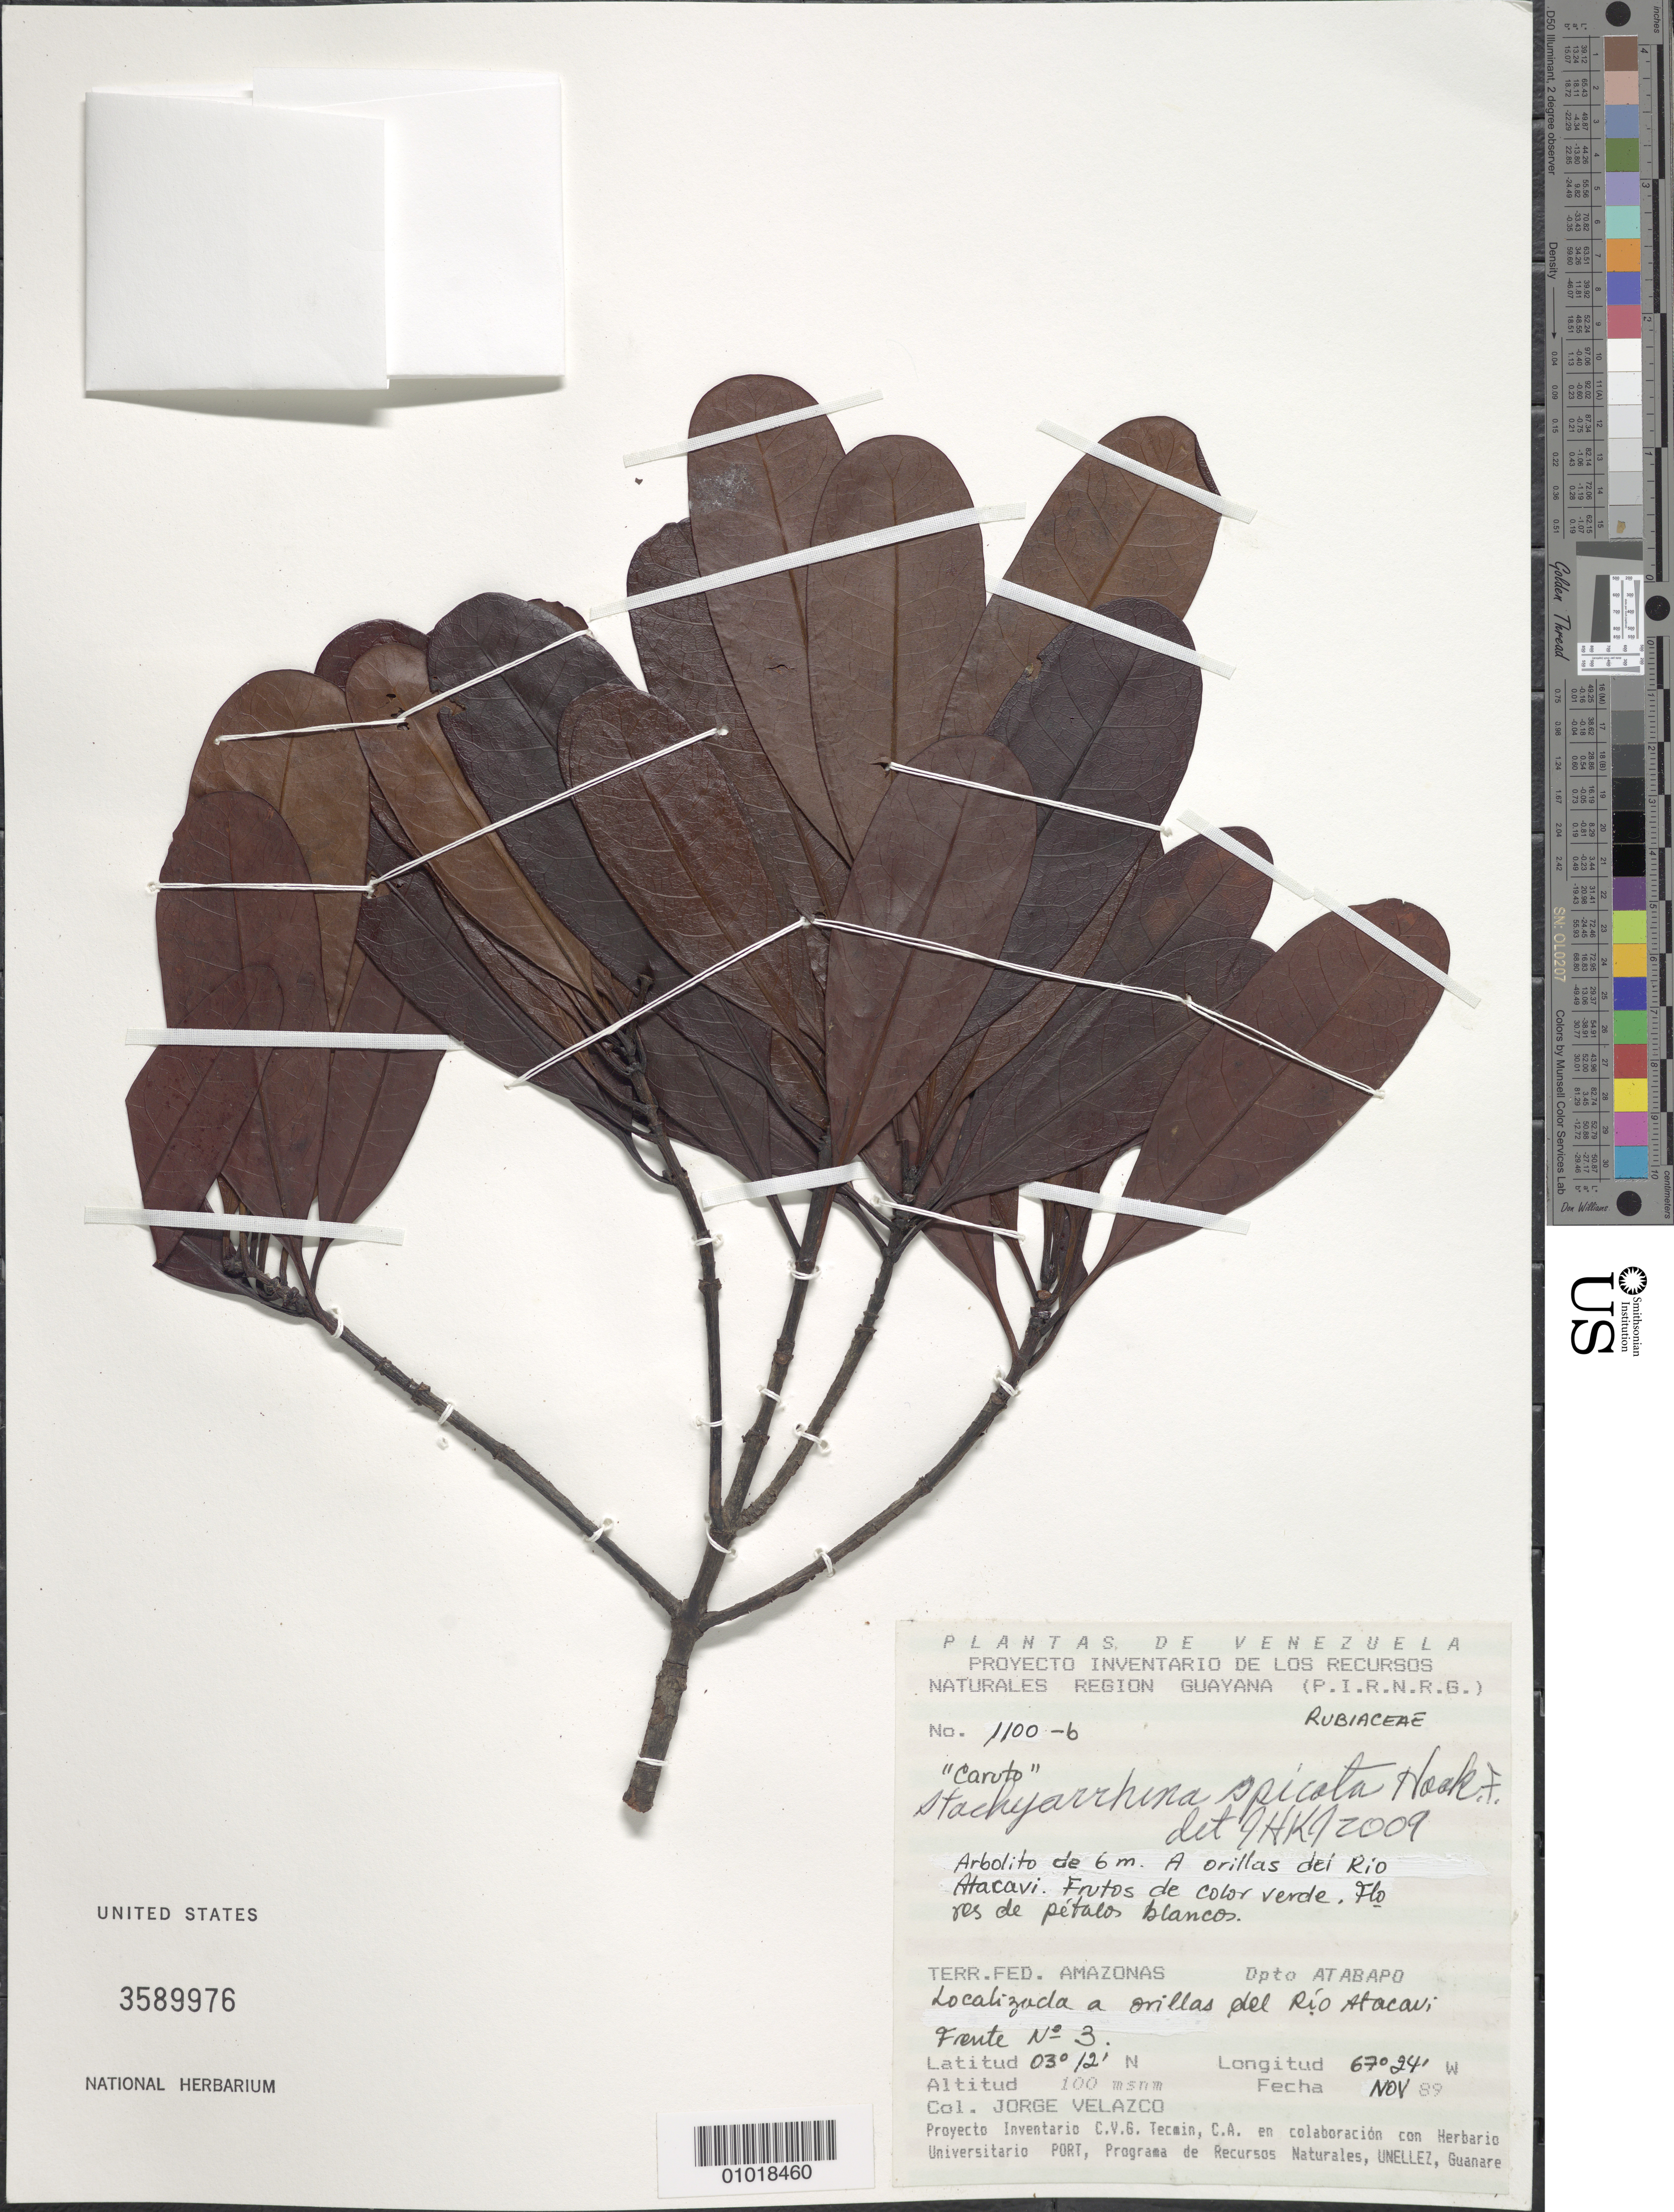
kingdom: Plantae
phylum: Tracheophyta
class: Magnoliopsida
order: Gentianales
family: Rubiaceae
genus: Stachyarrhena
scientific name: Stachyarrhena spicata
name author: Hook. f.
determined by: Kirkbride, J. H.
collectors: J. Velazco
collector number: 1100 B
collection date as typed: Nov-89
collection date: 1989-11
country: Venezuela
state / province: Amazonas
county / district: Atabapo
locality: Frente No. 3. Rio Atacavi.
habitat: Orillas del rio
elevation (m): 100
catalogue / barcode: US 3589976